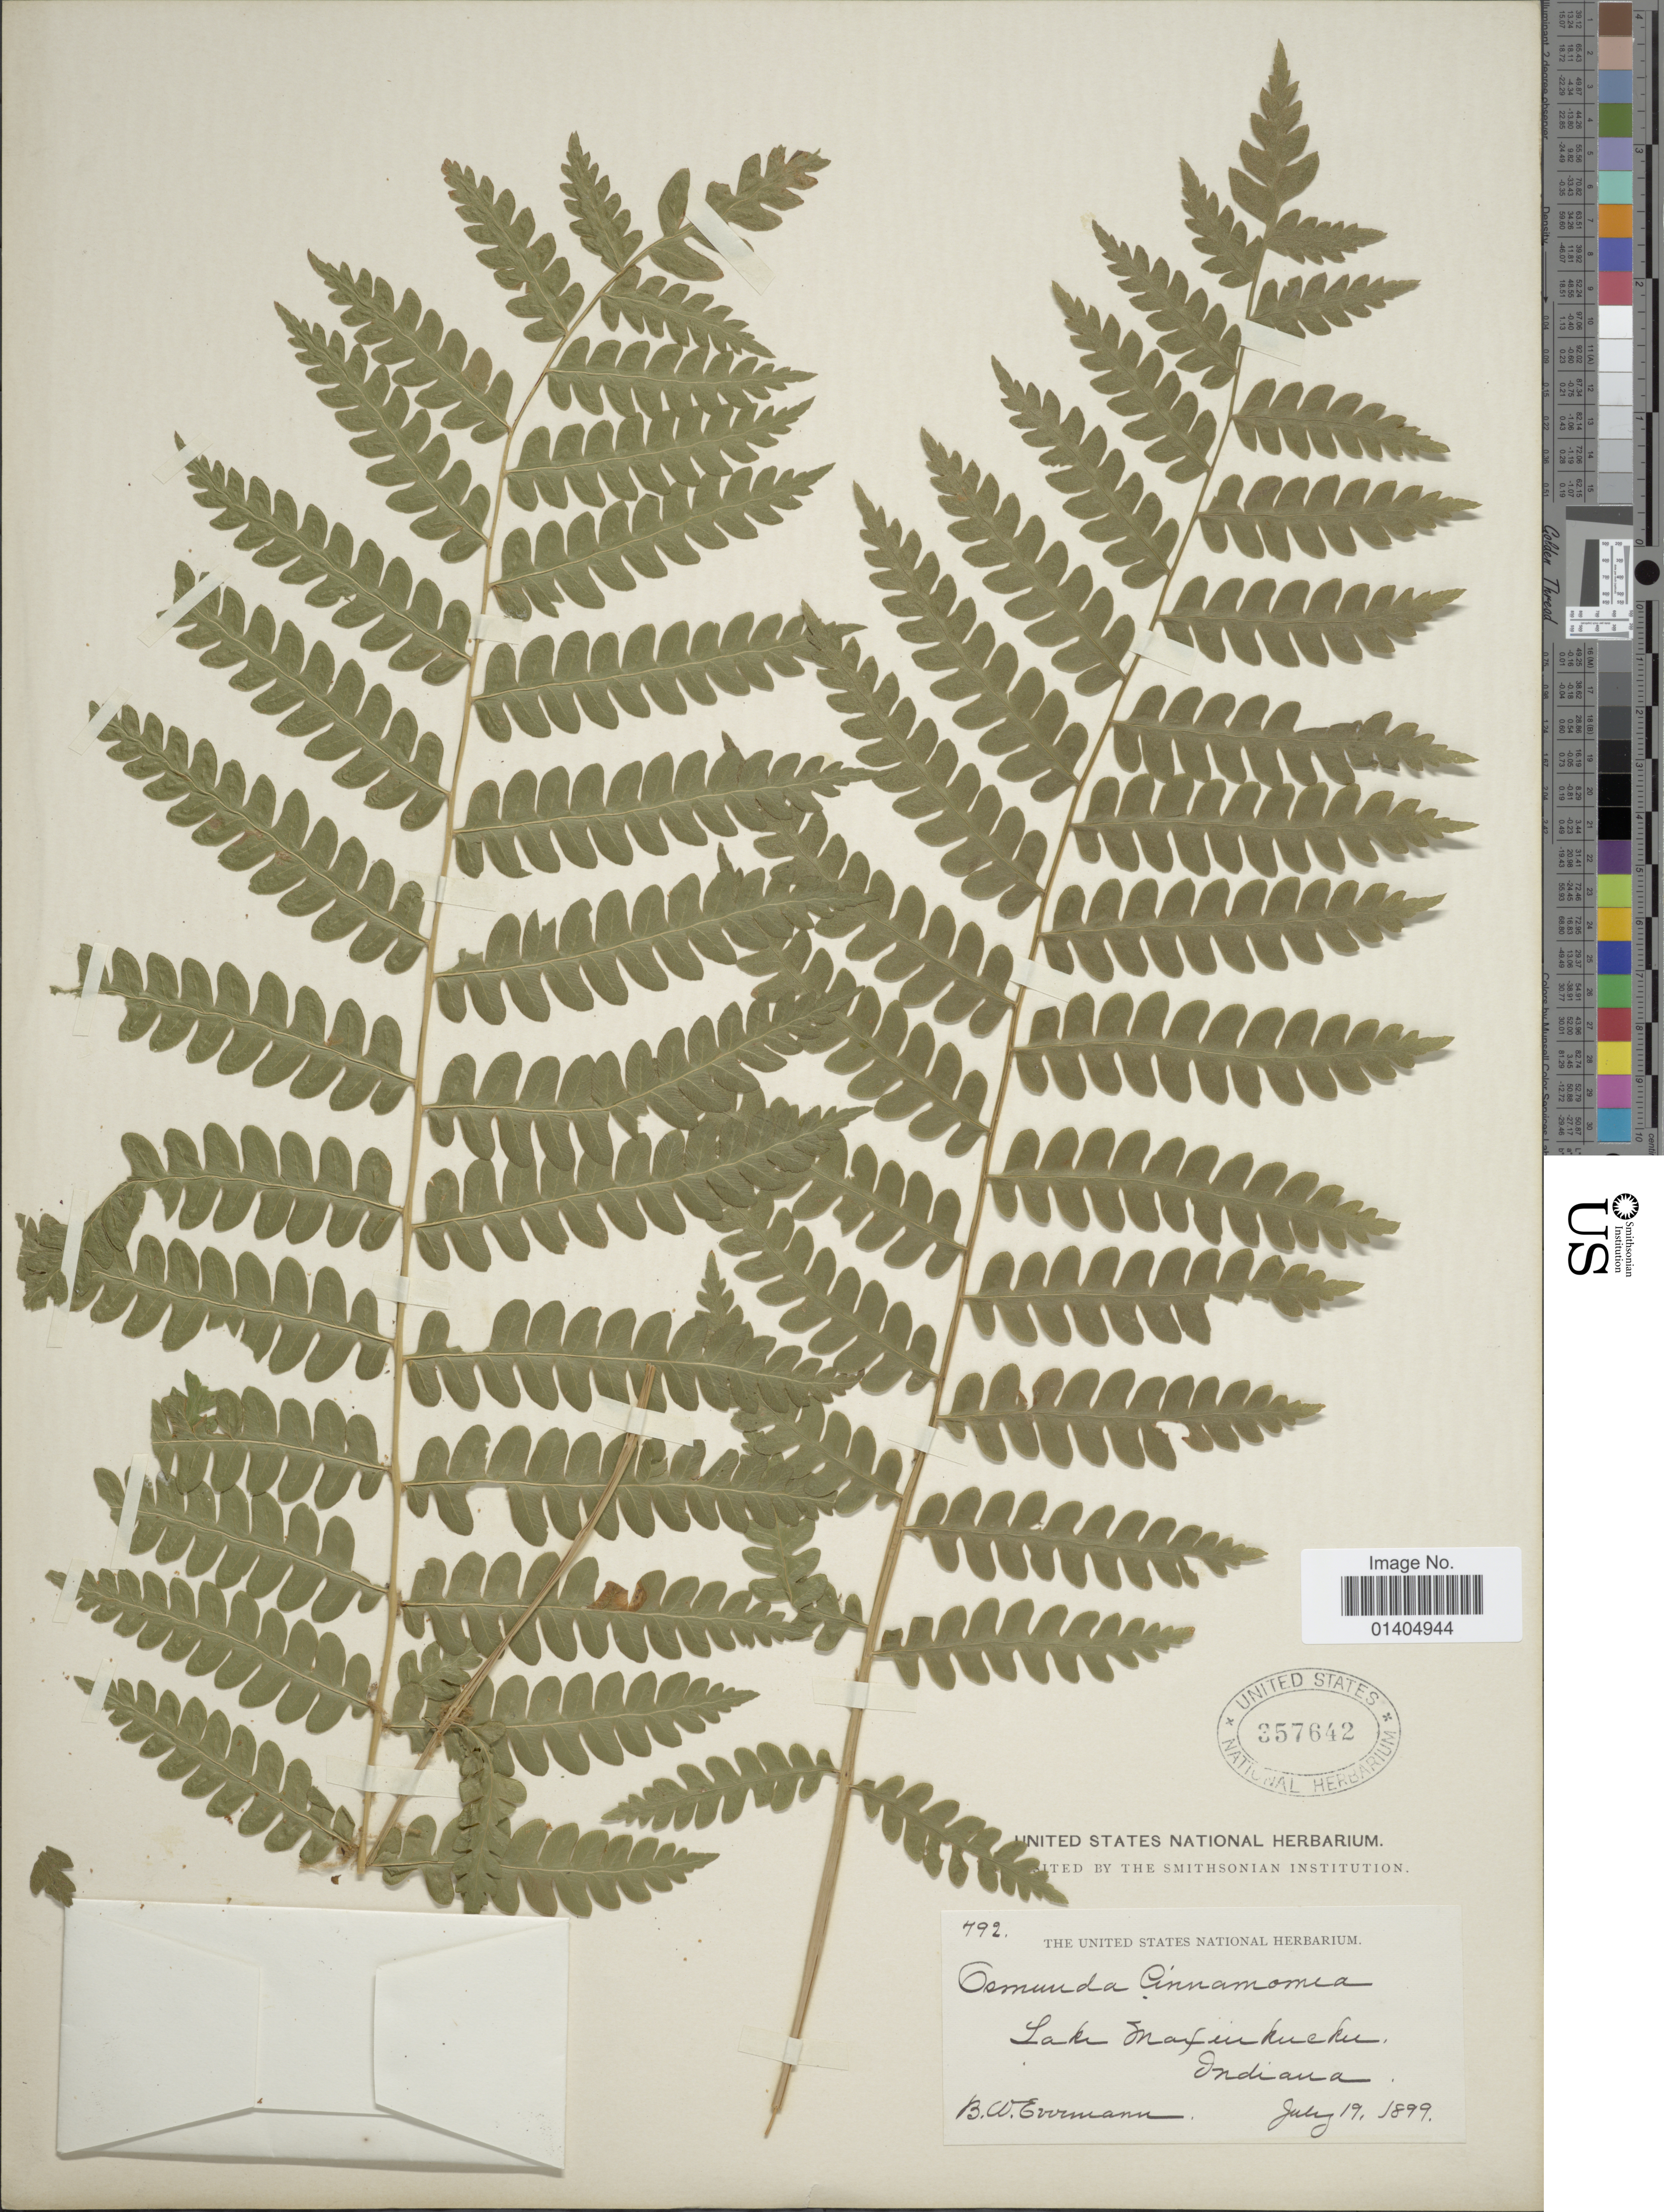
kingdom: Plantae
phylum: Tracheophyta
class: Polypodiopsida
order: Osmundales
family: Osmundaceae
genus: Osmundastrum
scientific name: Osmundastrum cinnamomeum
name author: (L.) C. Presl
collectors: B. W. Evermann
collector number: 492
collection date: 1899-07-19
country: United States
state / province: Indiana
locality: Lake Maxinkuckee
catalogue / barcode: US 357642